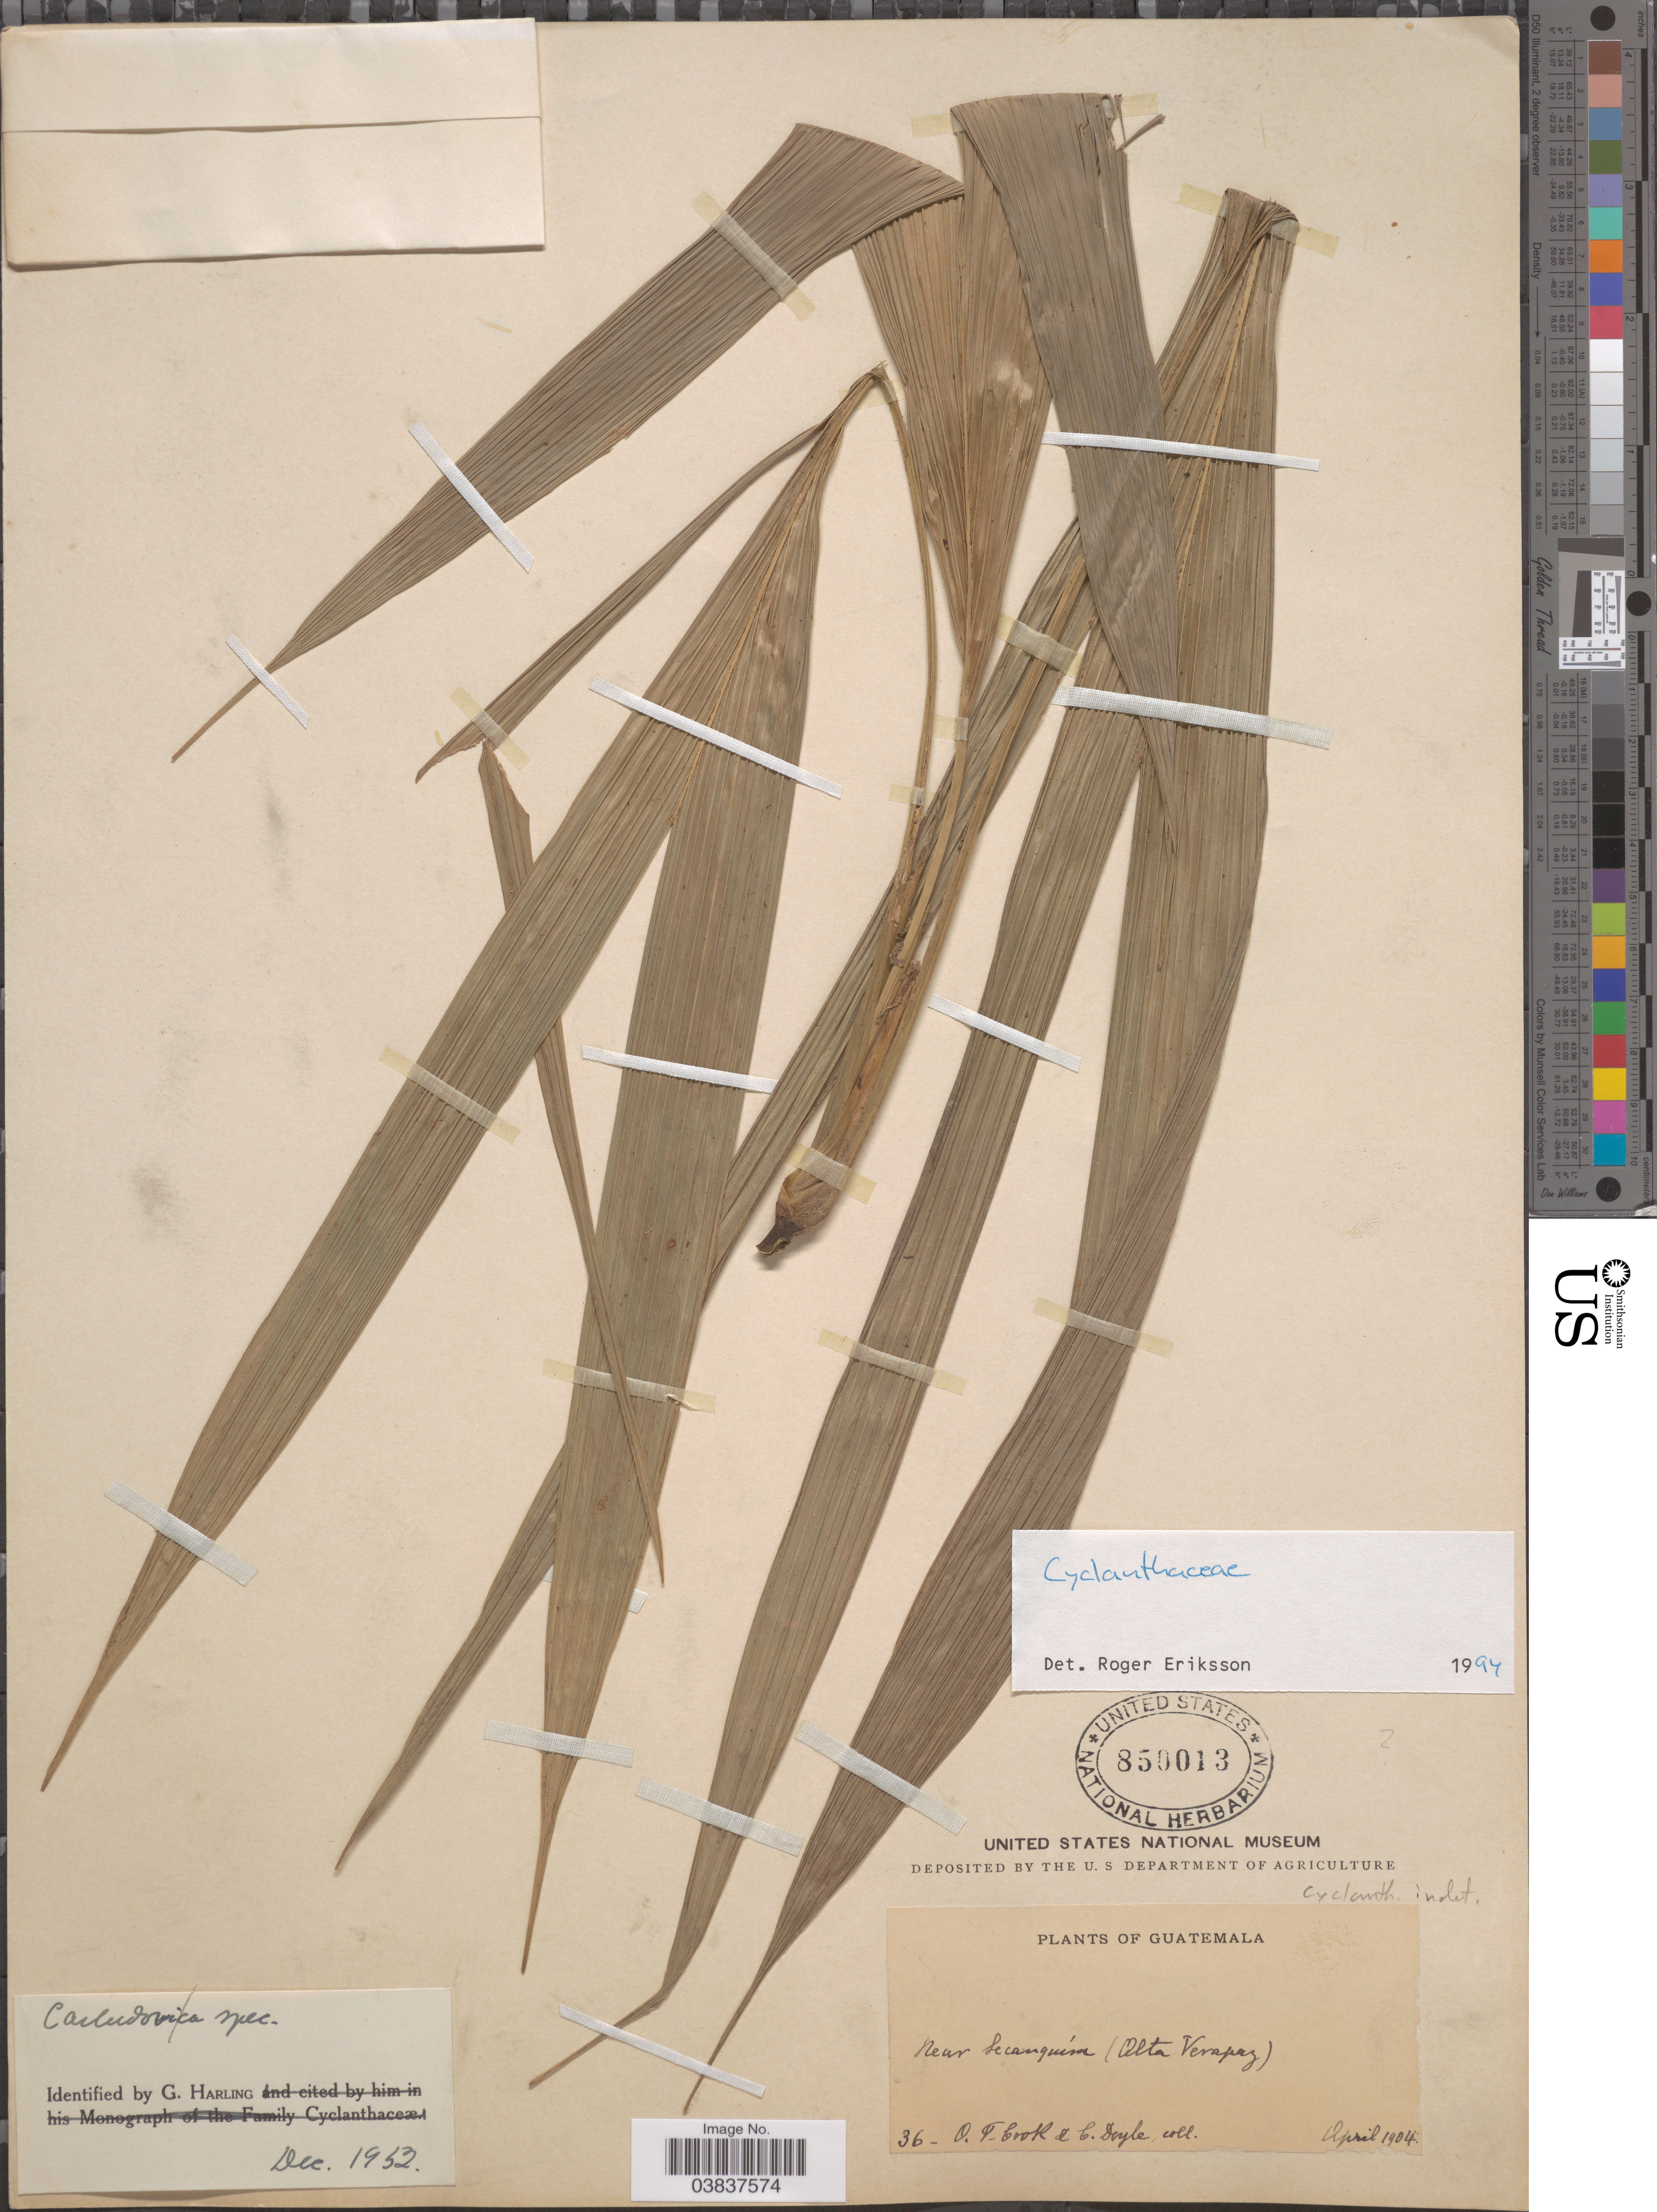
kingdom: Plantae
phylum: Tracheophyta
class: Liliopsida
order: Pandanales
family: Cyclanthaceae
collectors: O. F. Cook & C. Doyle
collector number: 36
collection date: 1904-04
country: Guatemala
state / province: Alta Verapaz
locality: Near Secanquím.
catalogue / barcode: US 850013